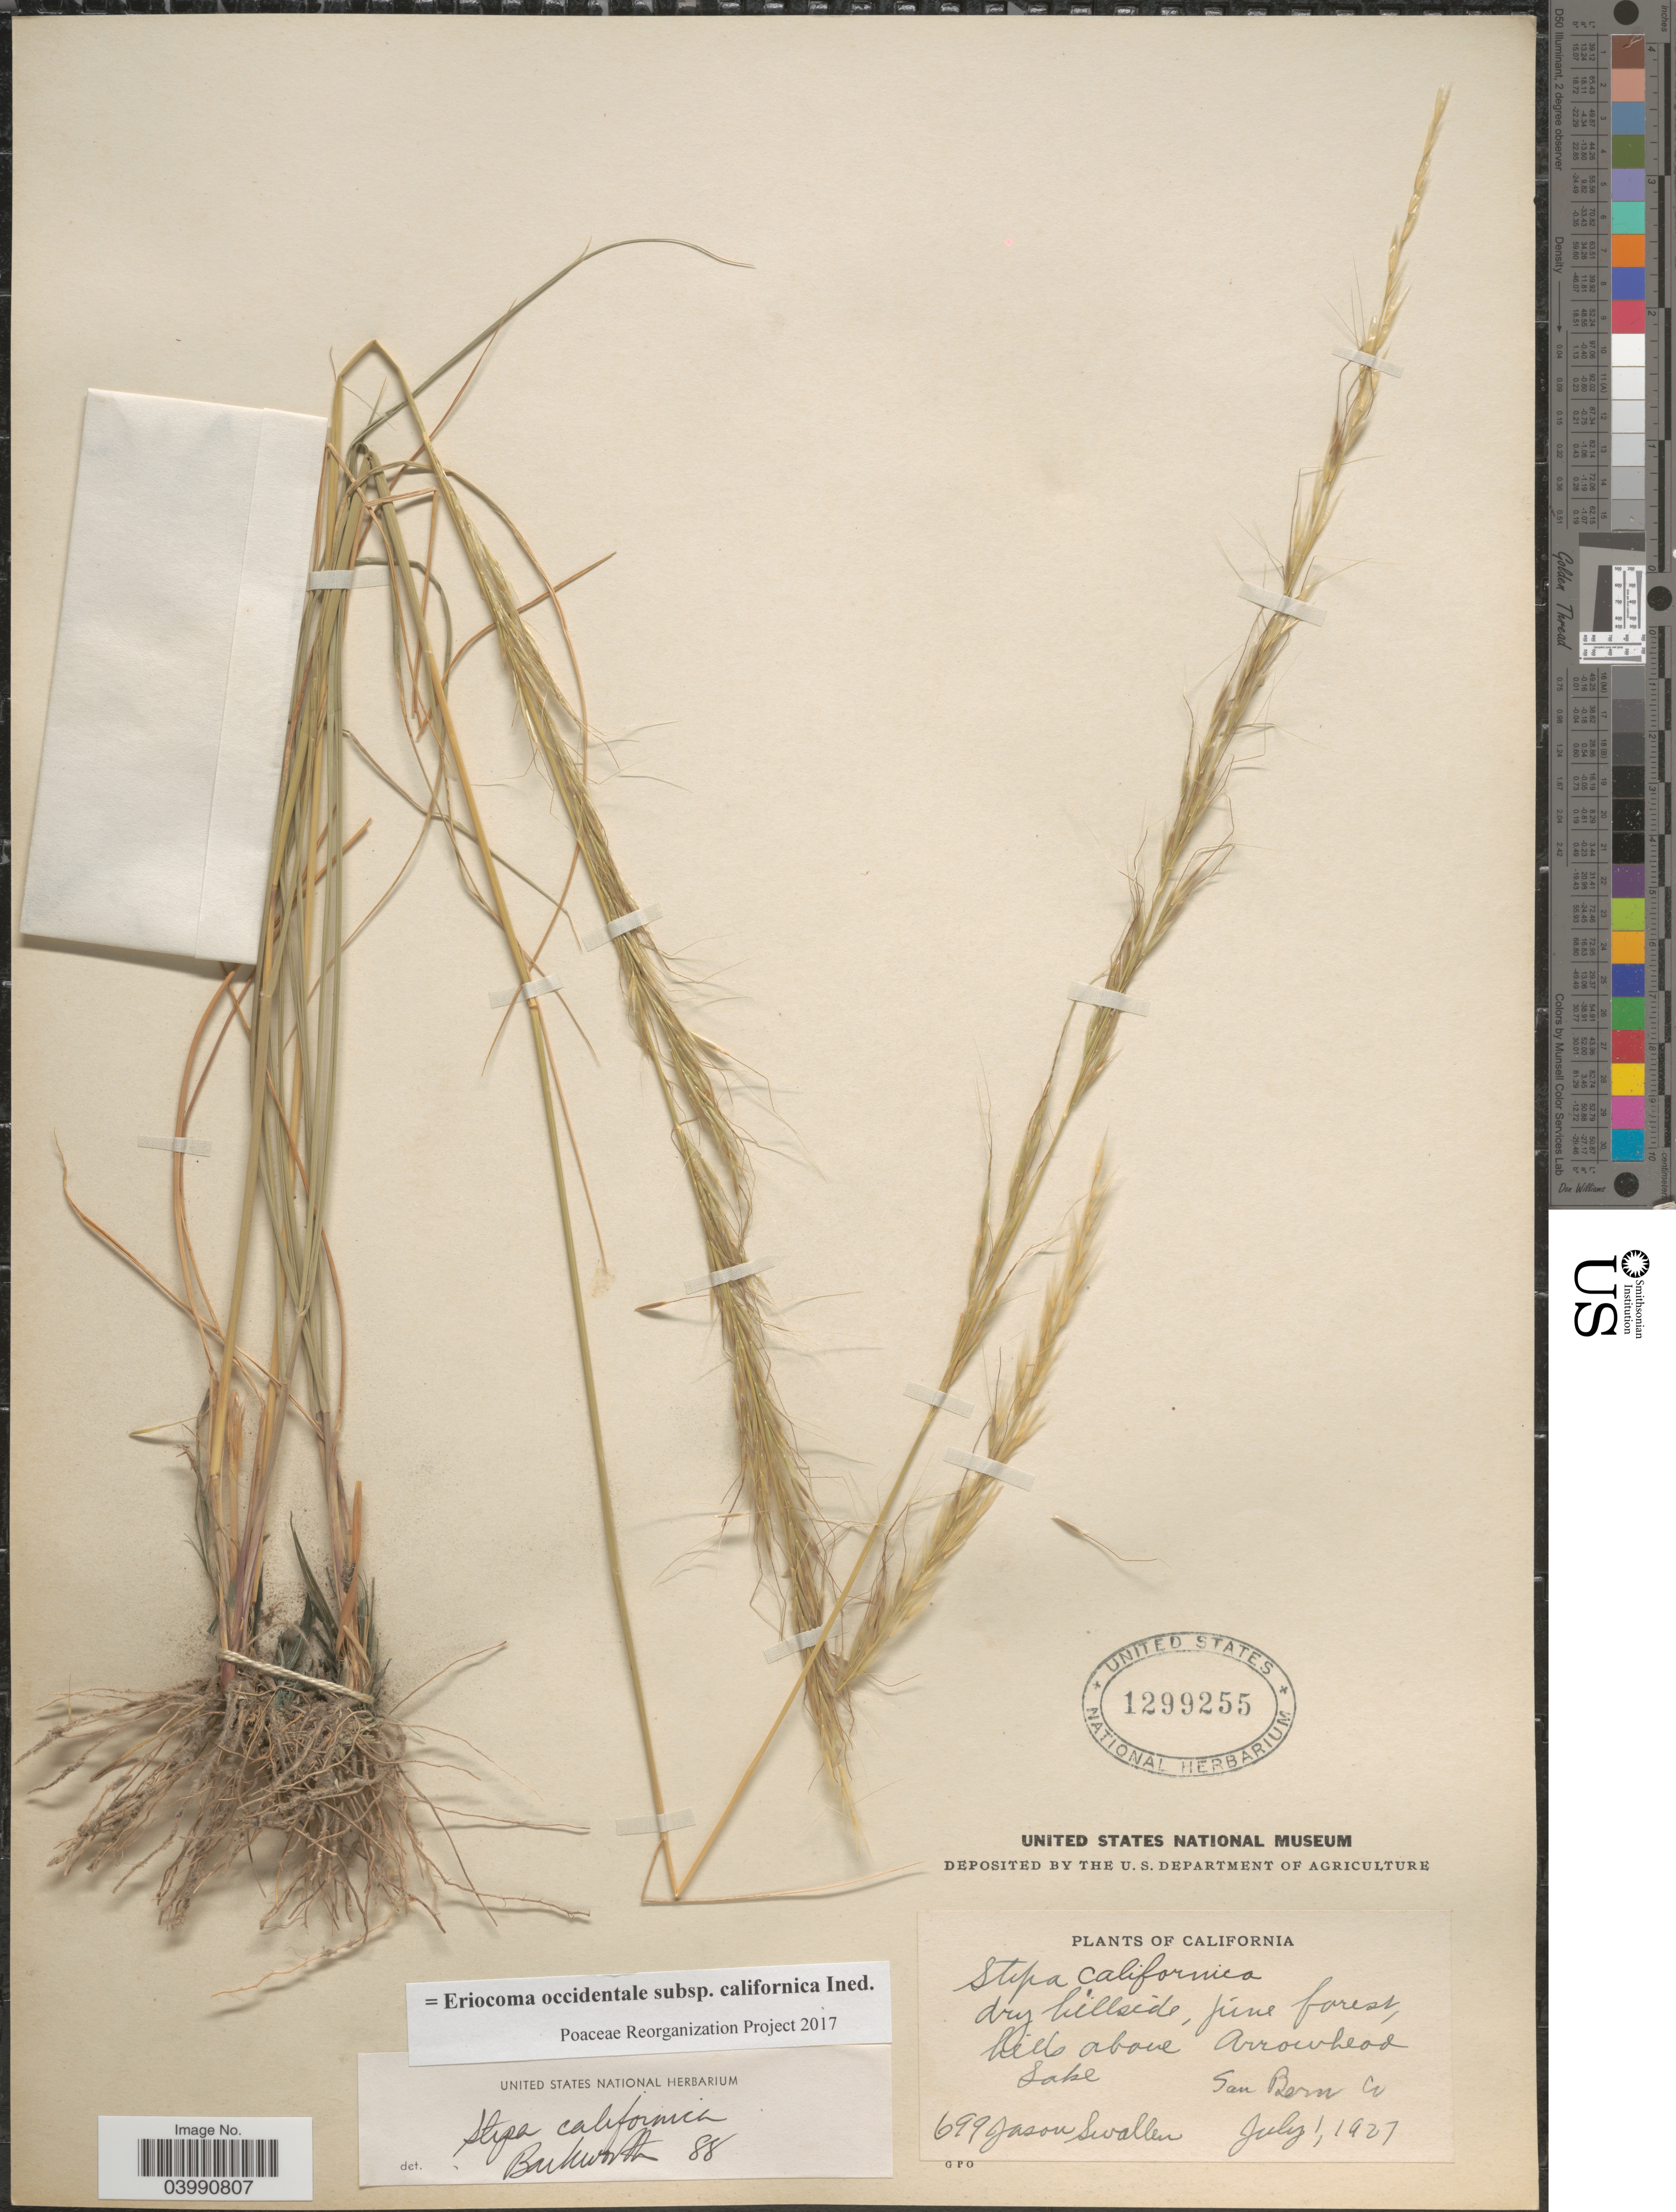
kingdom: Plantae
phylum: Tracheophyta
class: Liliopsida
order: Poales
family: Poaceae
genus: Eriocoma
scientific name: Eriocoma occidentalis subsp. californica ined.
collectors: J. R. Swallen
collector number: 699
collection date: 1927-07-01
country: United States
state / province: California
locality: Dry hills, pine forest, hills above Arrowhead Lake. San Bern Co.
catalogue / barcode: US 1299255